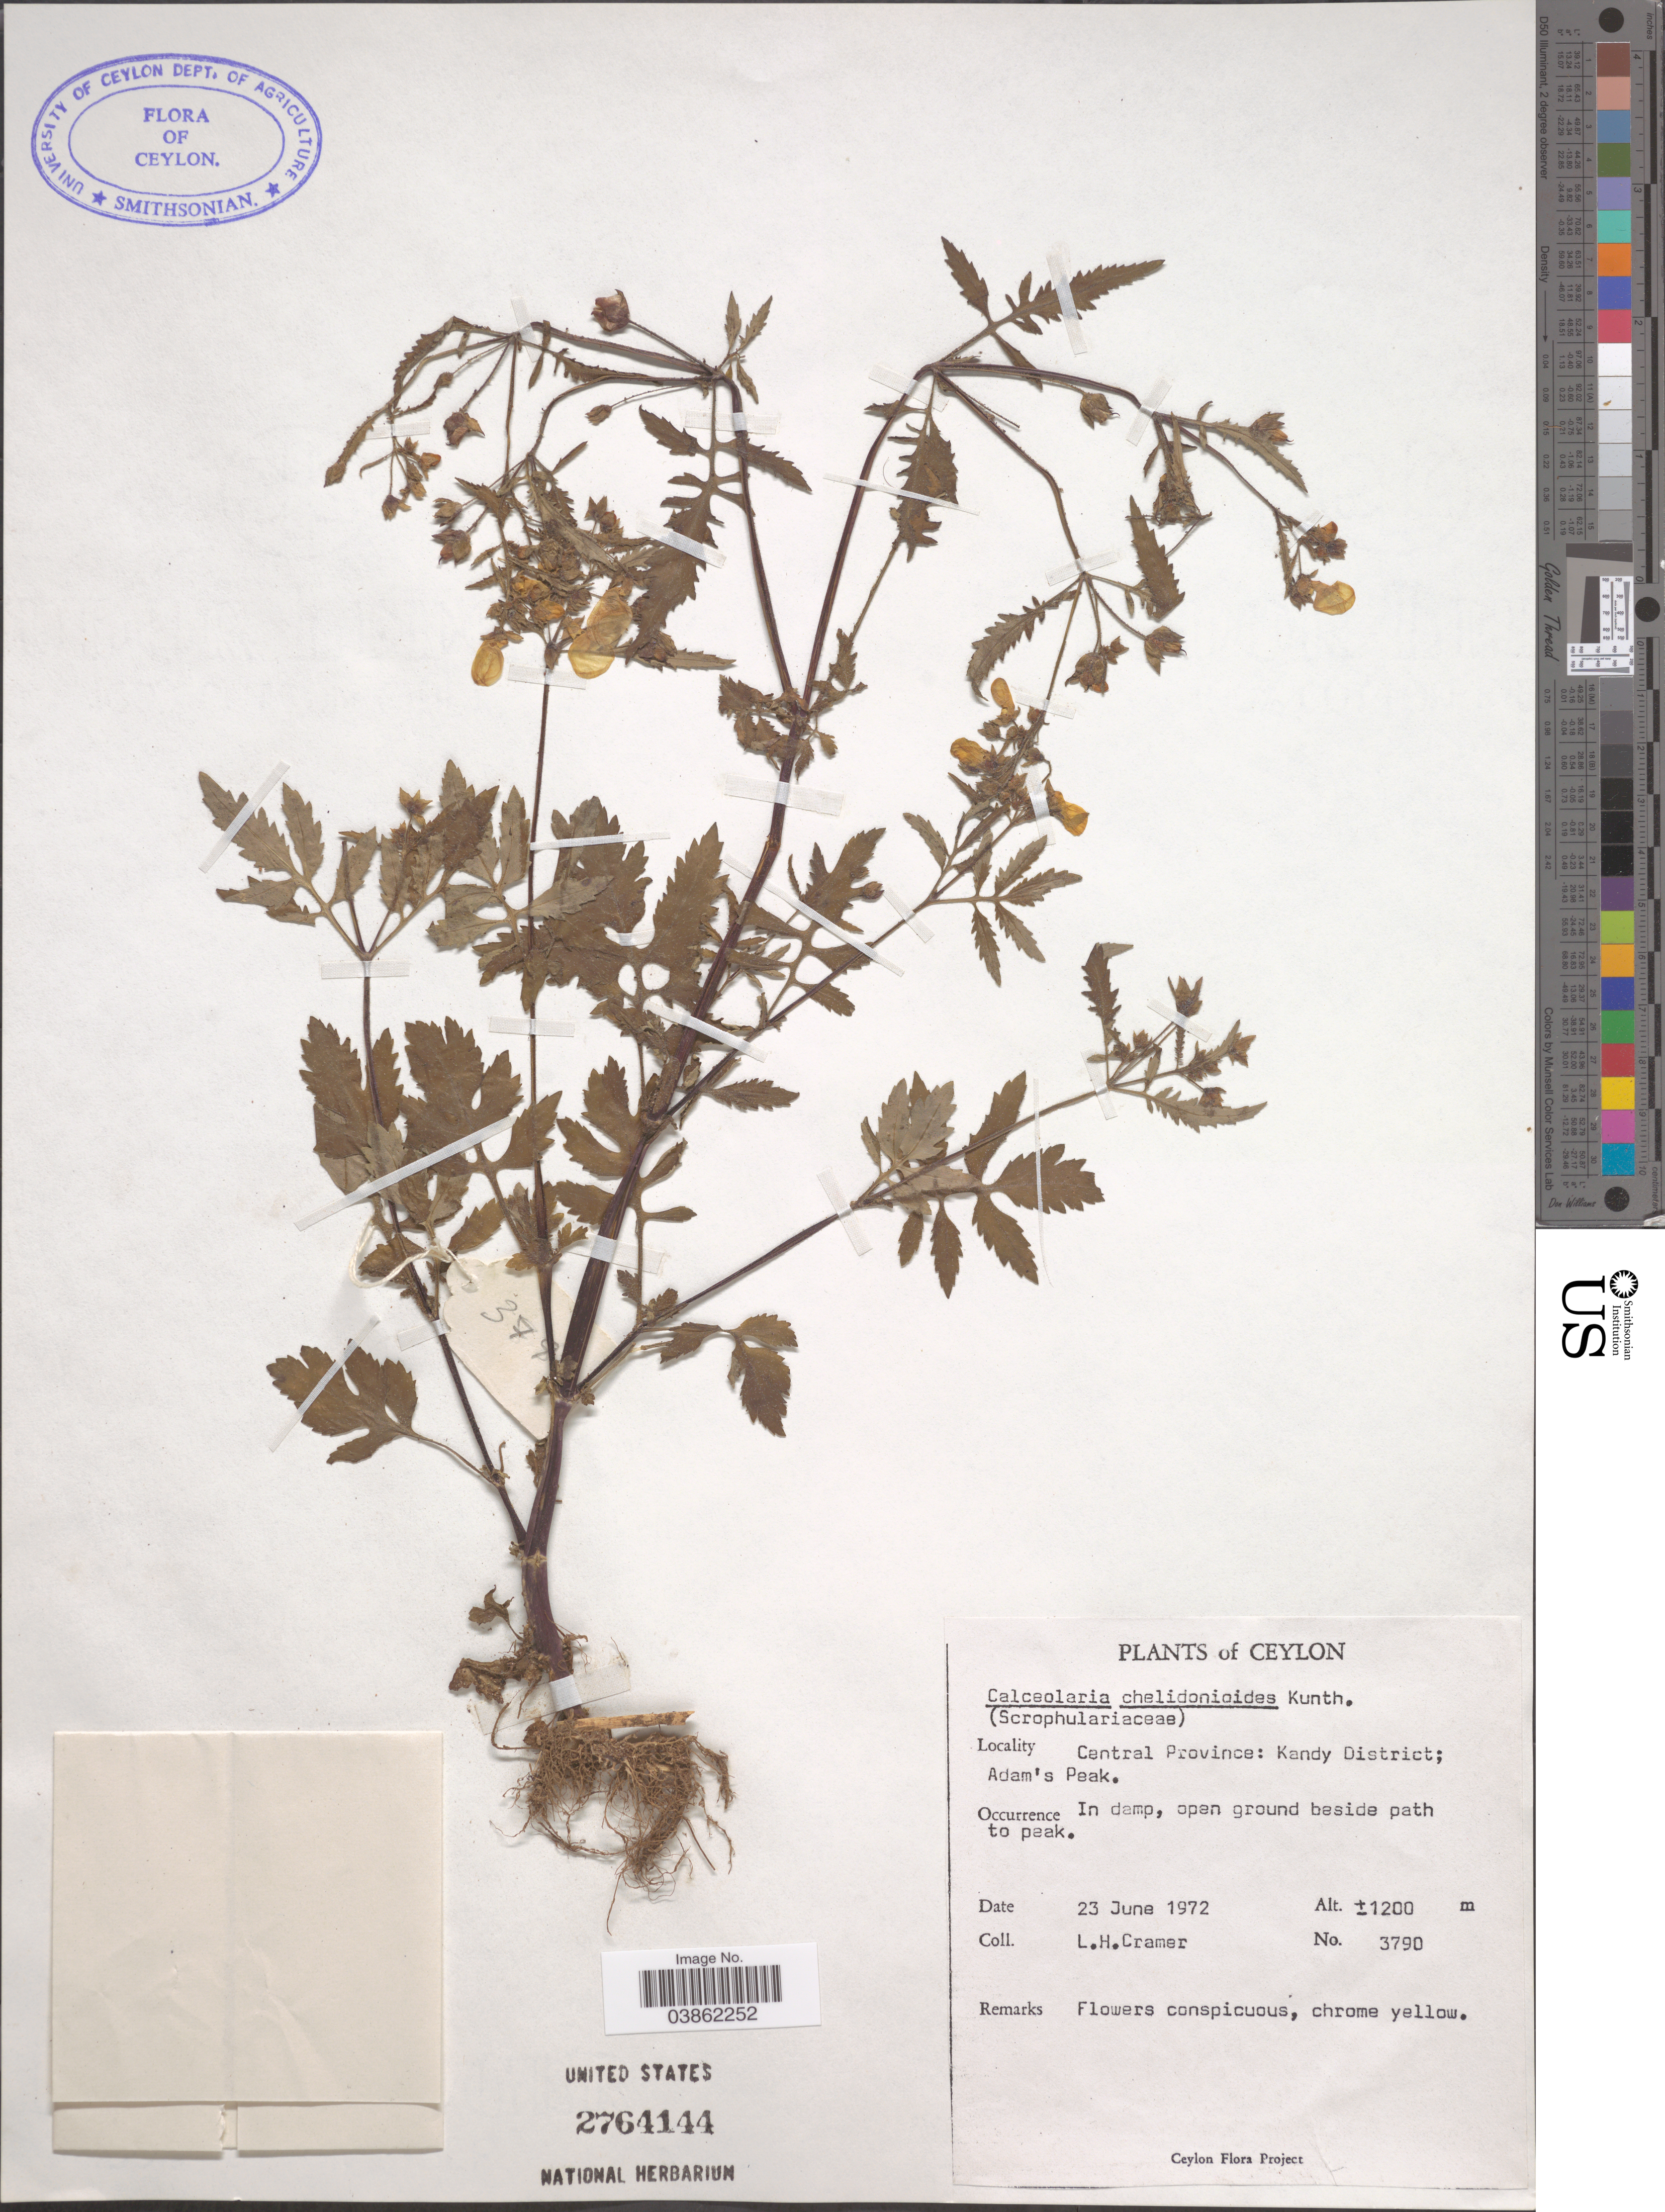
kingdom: Plantae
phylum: Tracheophyta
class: Magnoliopsida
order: Lamiales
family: Calceolariaceae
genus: Calceolaria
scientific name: Calceolaria tripartita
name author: Ruiz & Pav.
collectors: L. H. Cramer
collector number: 3790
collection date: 1972-06-23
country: Sri Lanka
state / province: Central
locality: Ceylon. Kandy District; Adam's Peak.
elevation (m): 1200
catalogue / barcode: US 2764144